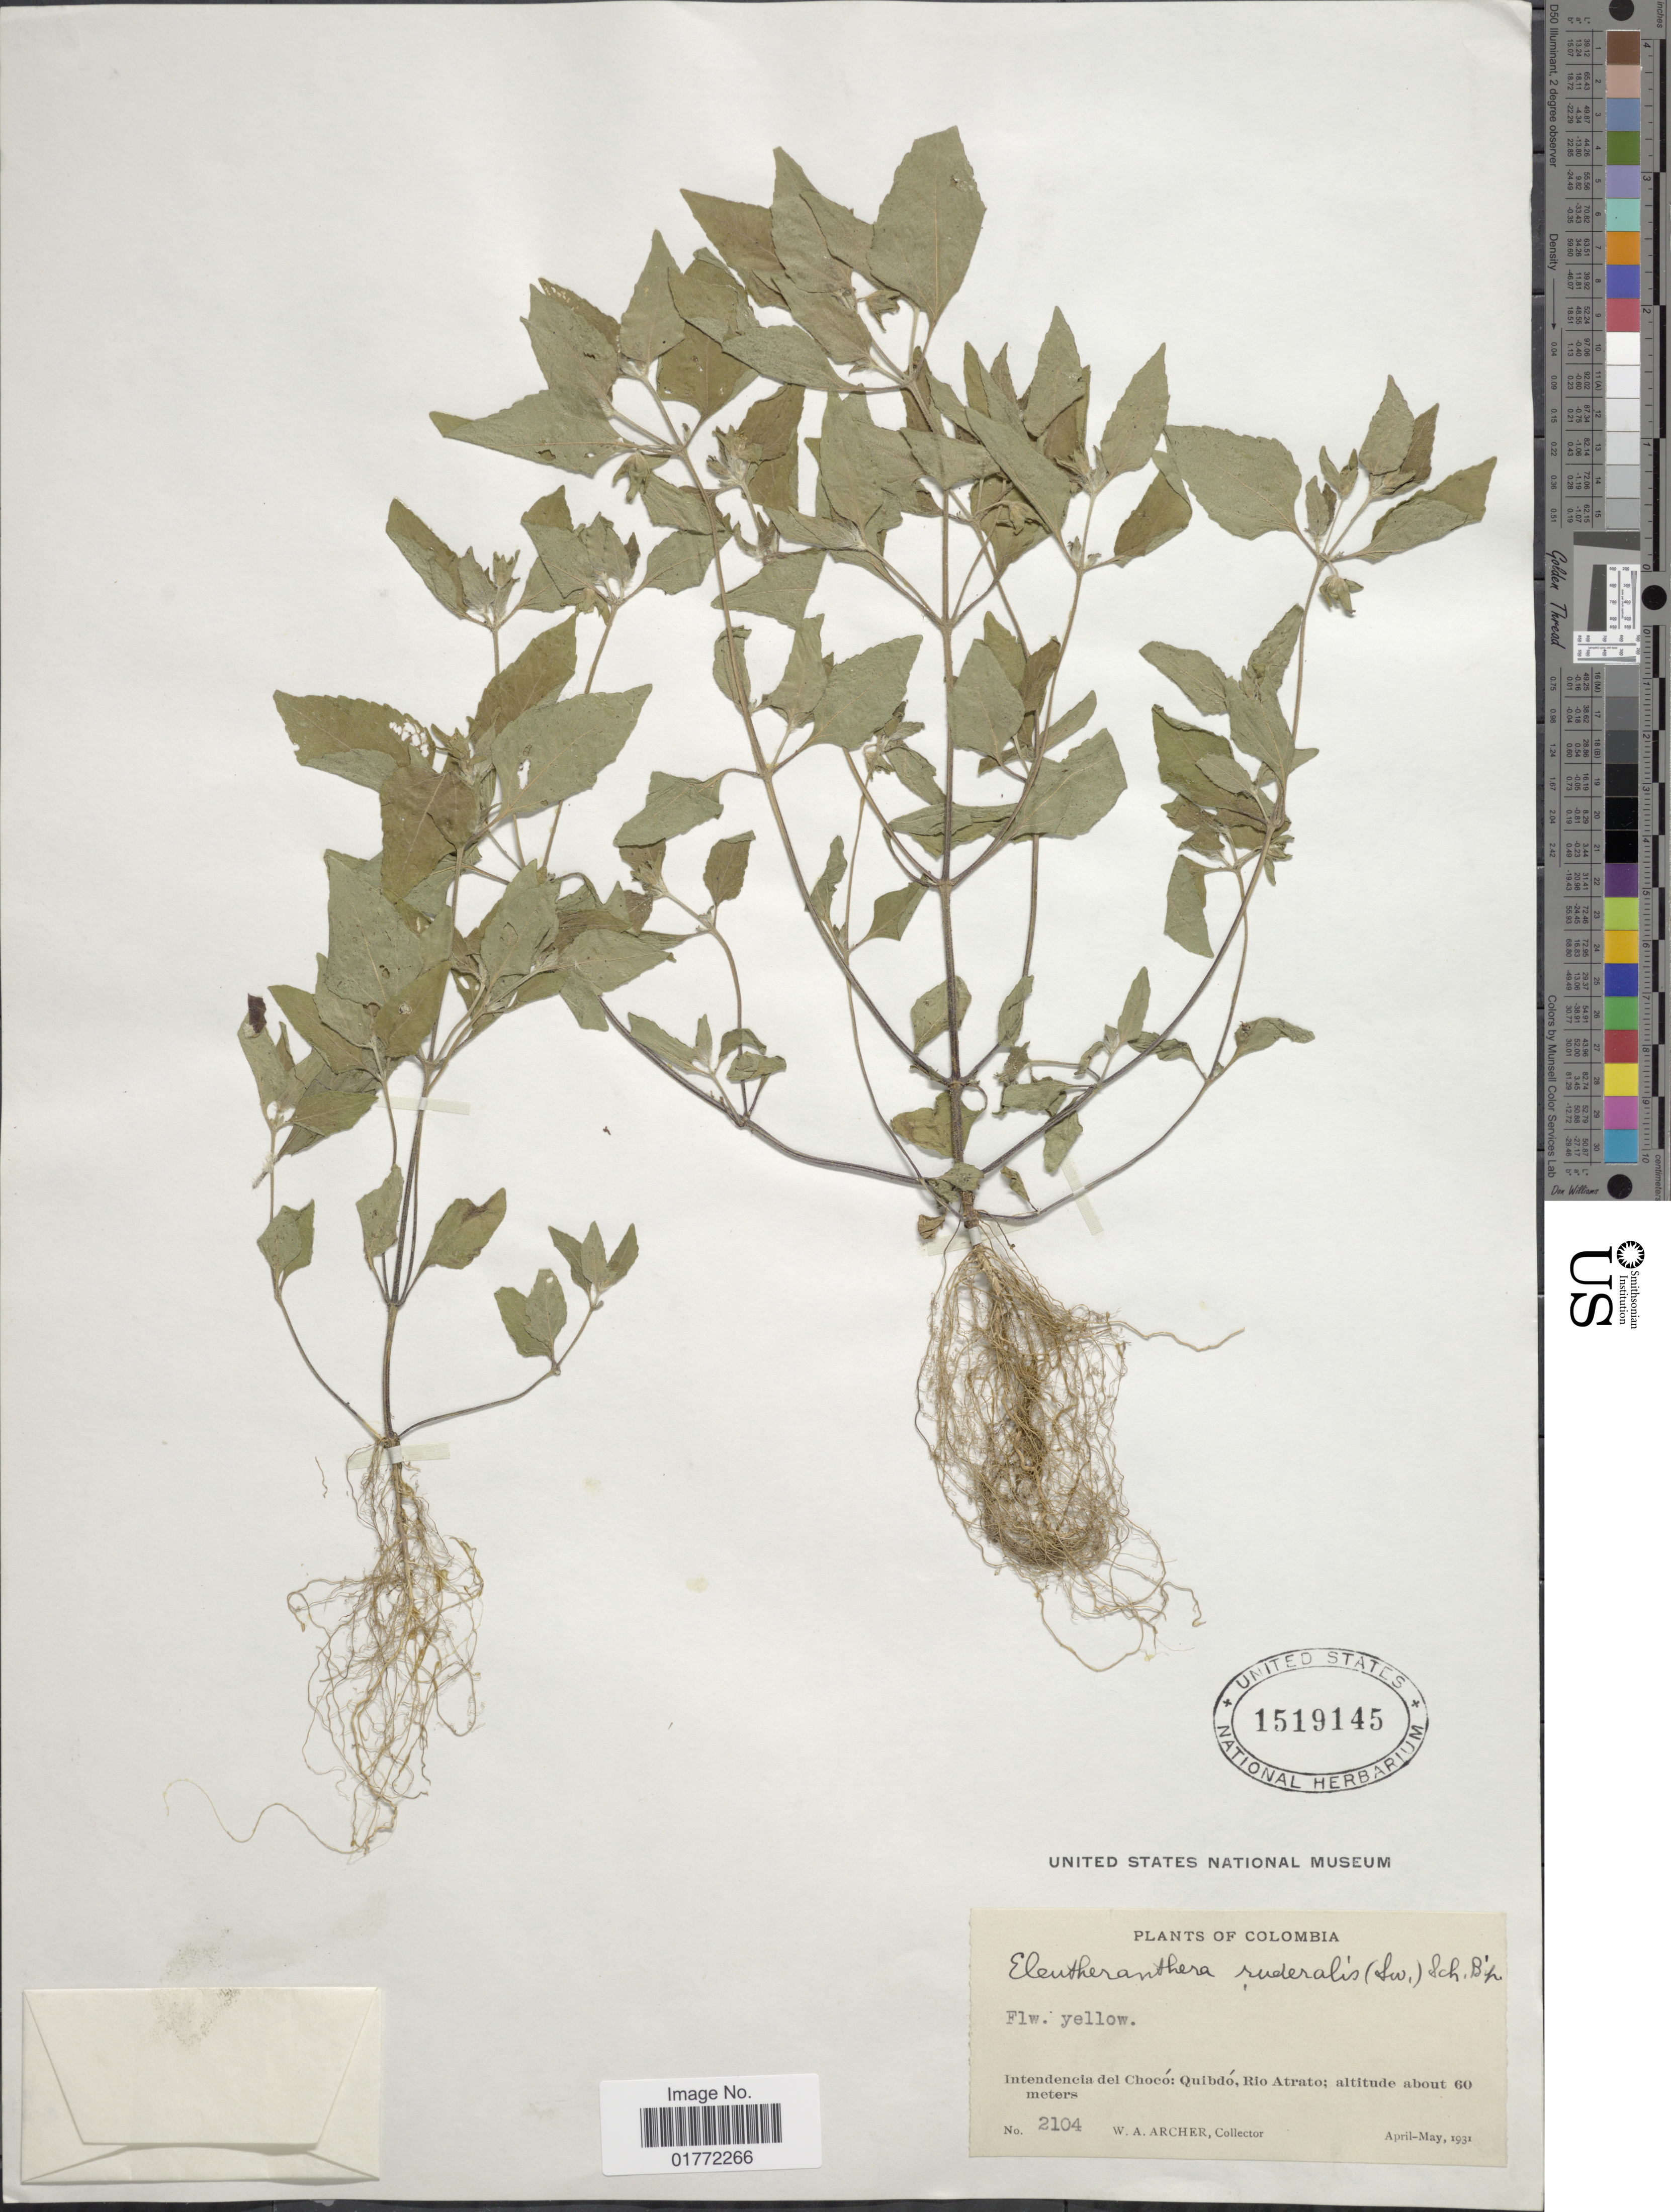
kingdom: Plantae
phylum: Tracheophyta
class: Magnoliopsida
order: Asterales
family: Asteraceae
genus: Eleutheranthera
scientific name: Eleutheranthera ruderalis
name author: (Sw.) Sch. Bip.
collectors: W. A. Archer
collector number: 2104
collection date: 1931-04/1931-05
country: Colombia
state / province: Chocó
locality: Quibdo, Rio Atrato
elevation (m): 60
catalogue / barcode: US 1519145